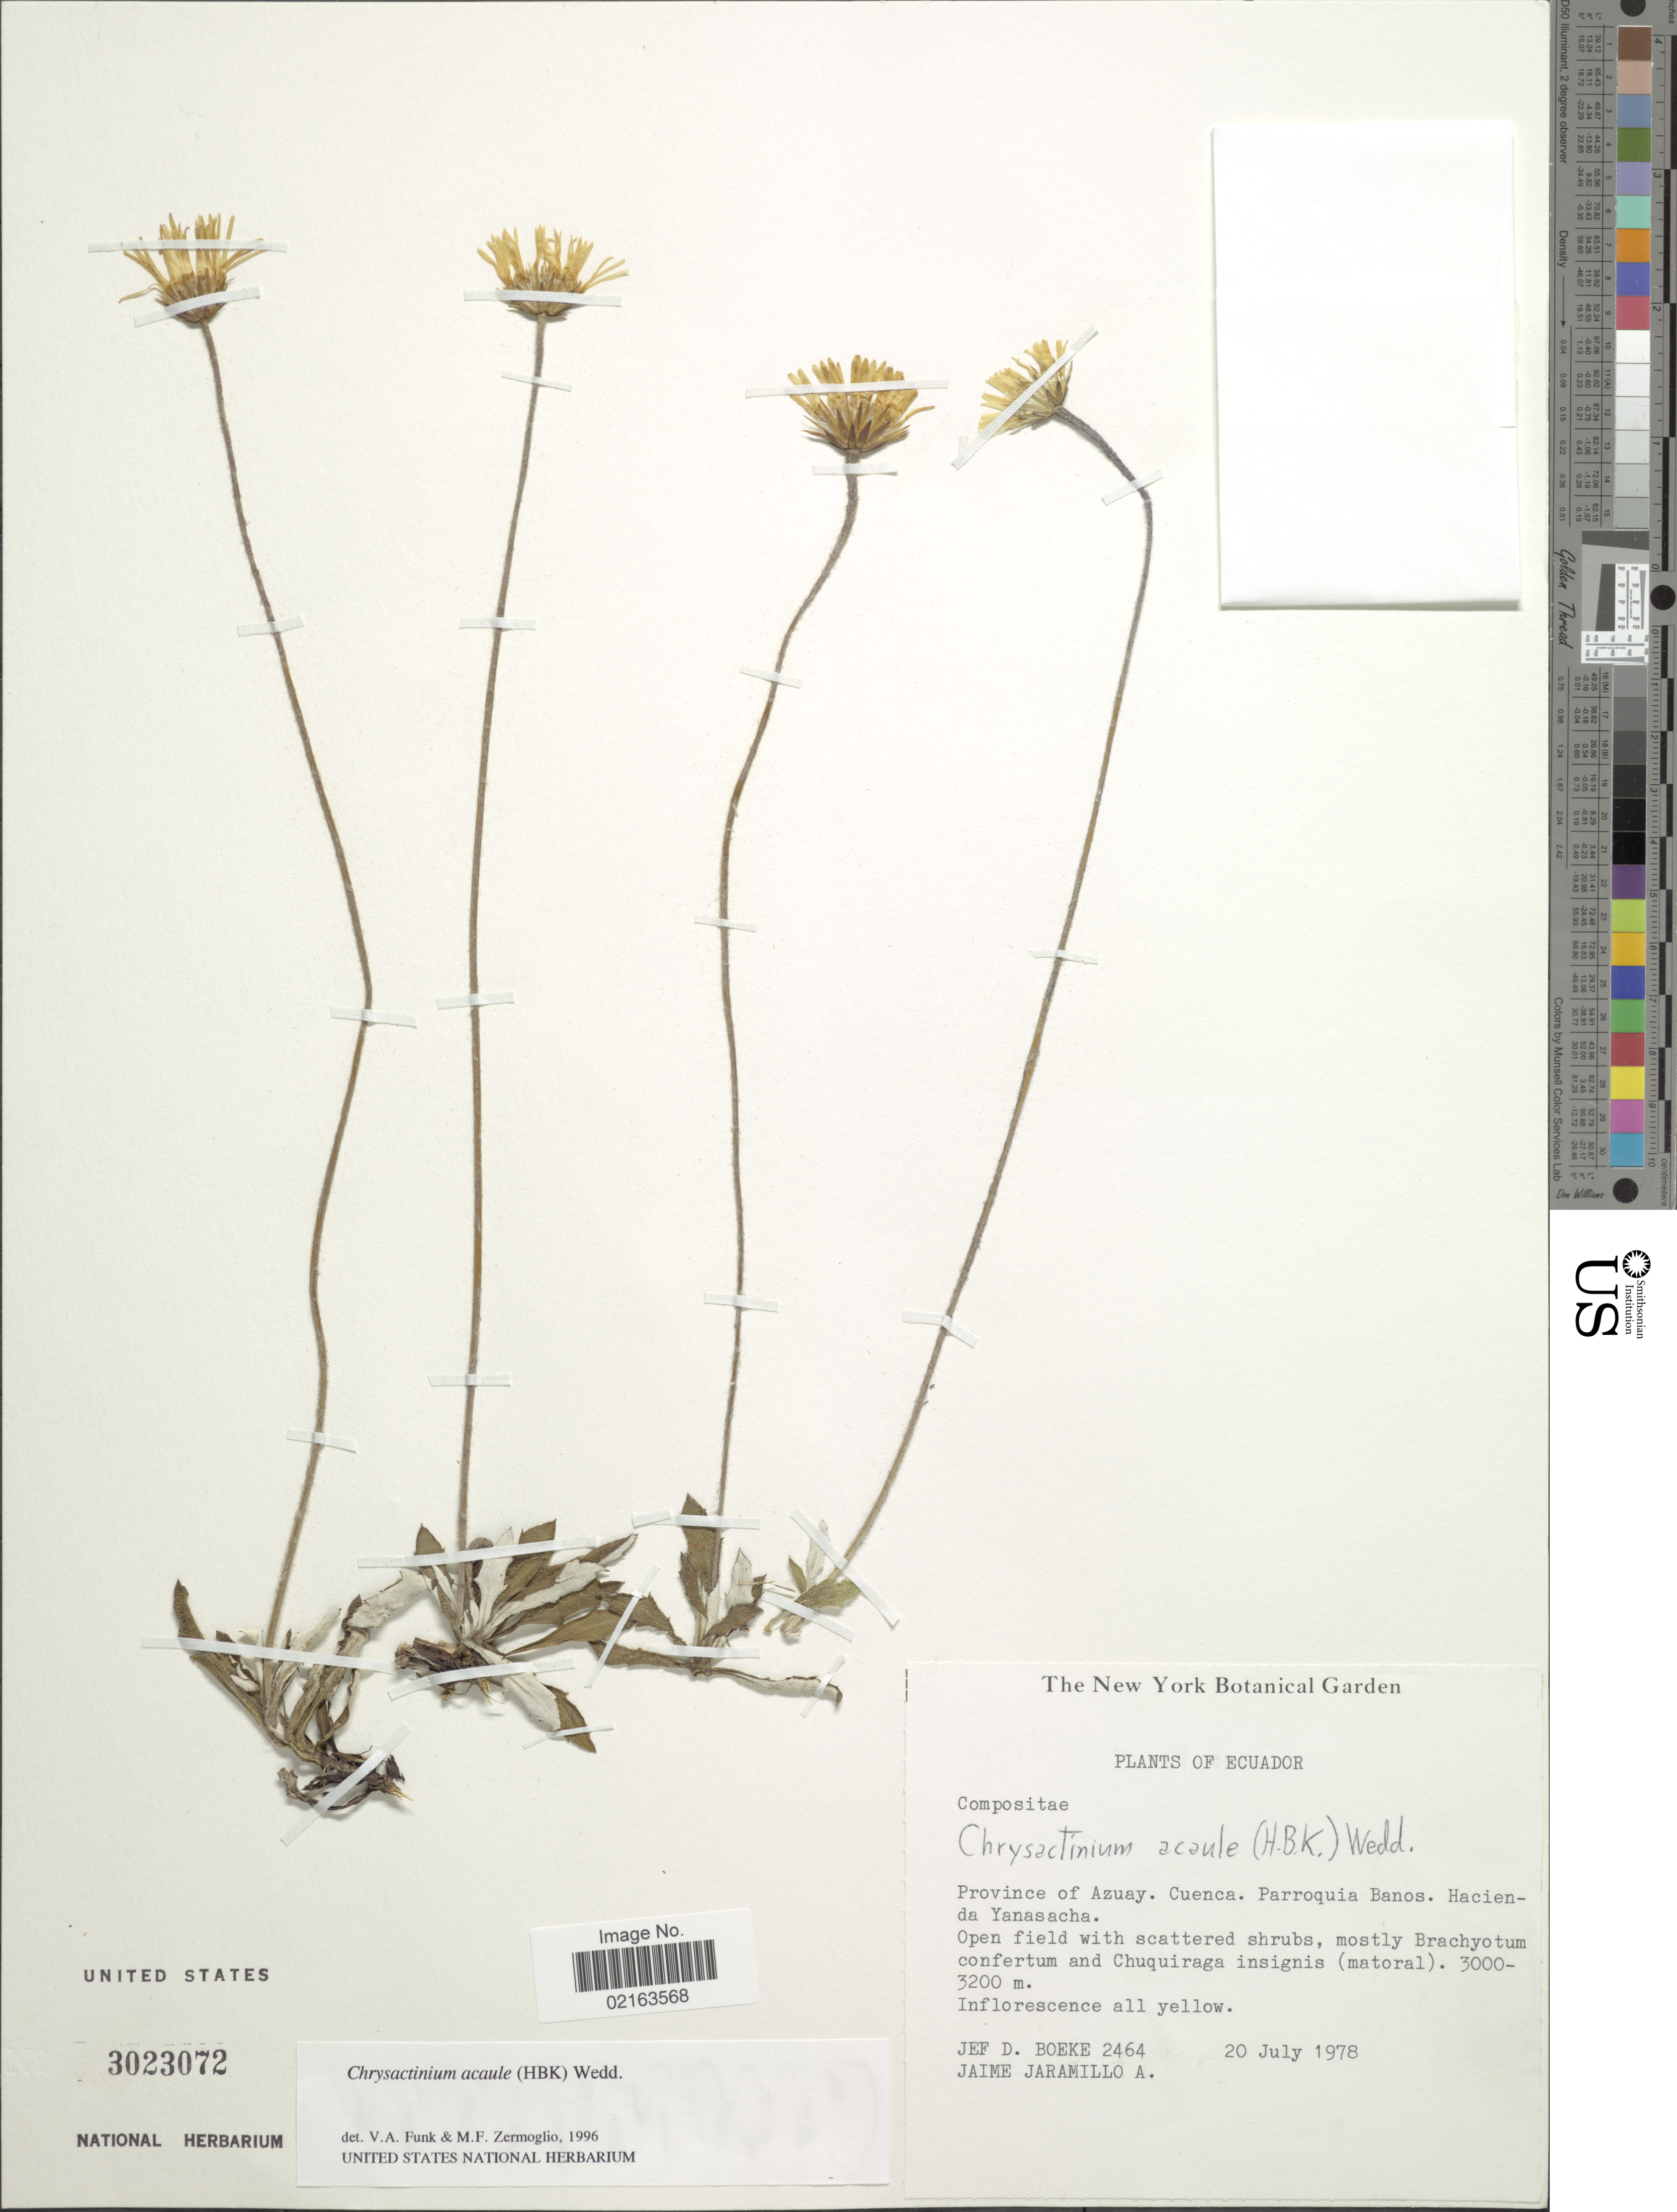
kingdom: Plantae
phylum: Tracheophyta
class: Magnoliopsida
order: Asterales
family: Asteraceae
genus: Chrysactinium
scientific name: Chrysactinium acaule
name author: (Kunth) Wedd.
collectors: J. Boeke & J. L. Jaramillo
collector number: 2464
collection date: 1978-07-20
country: Ecuador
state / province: Azuay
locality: Province of Azuay. Cuenca. Parroquia Banos. Hacienda Yanasacha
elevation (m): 3000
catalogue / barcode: US 3023072